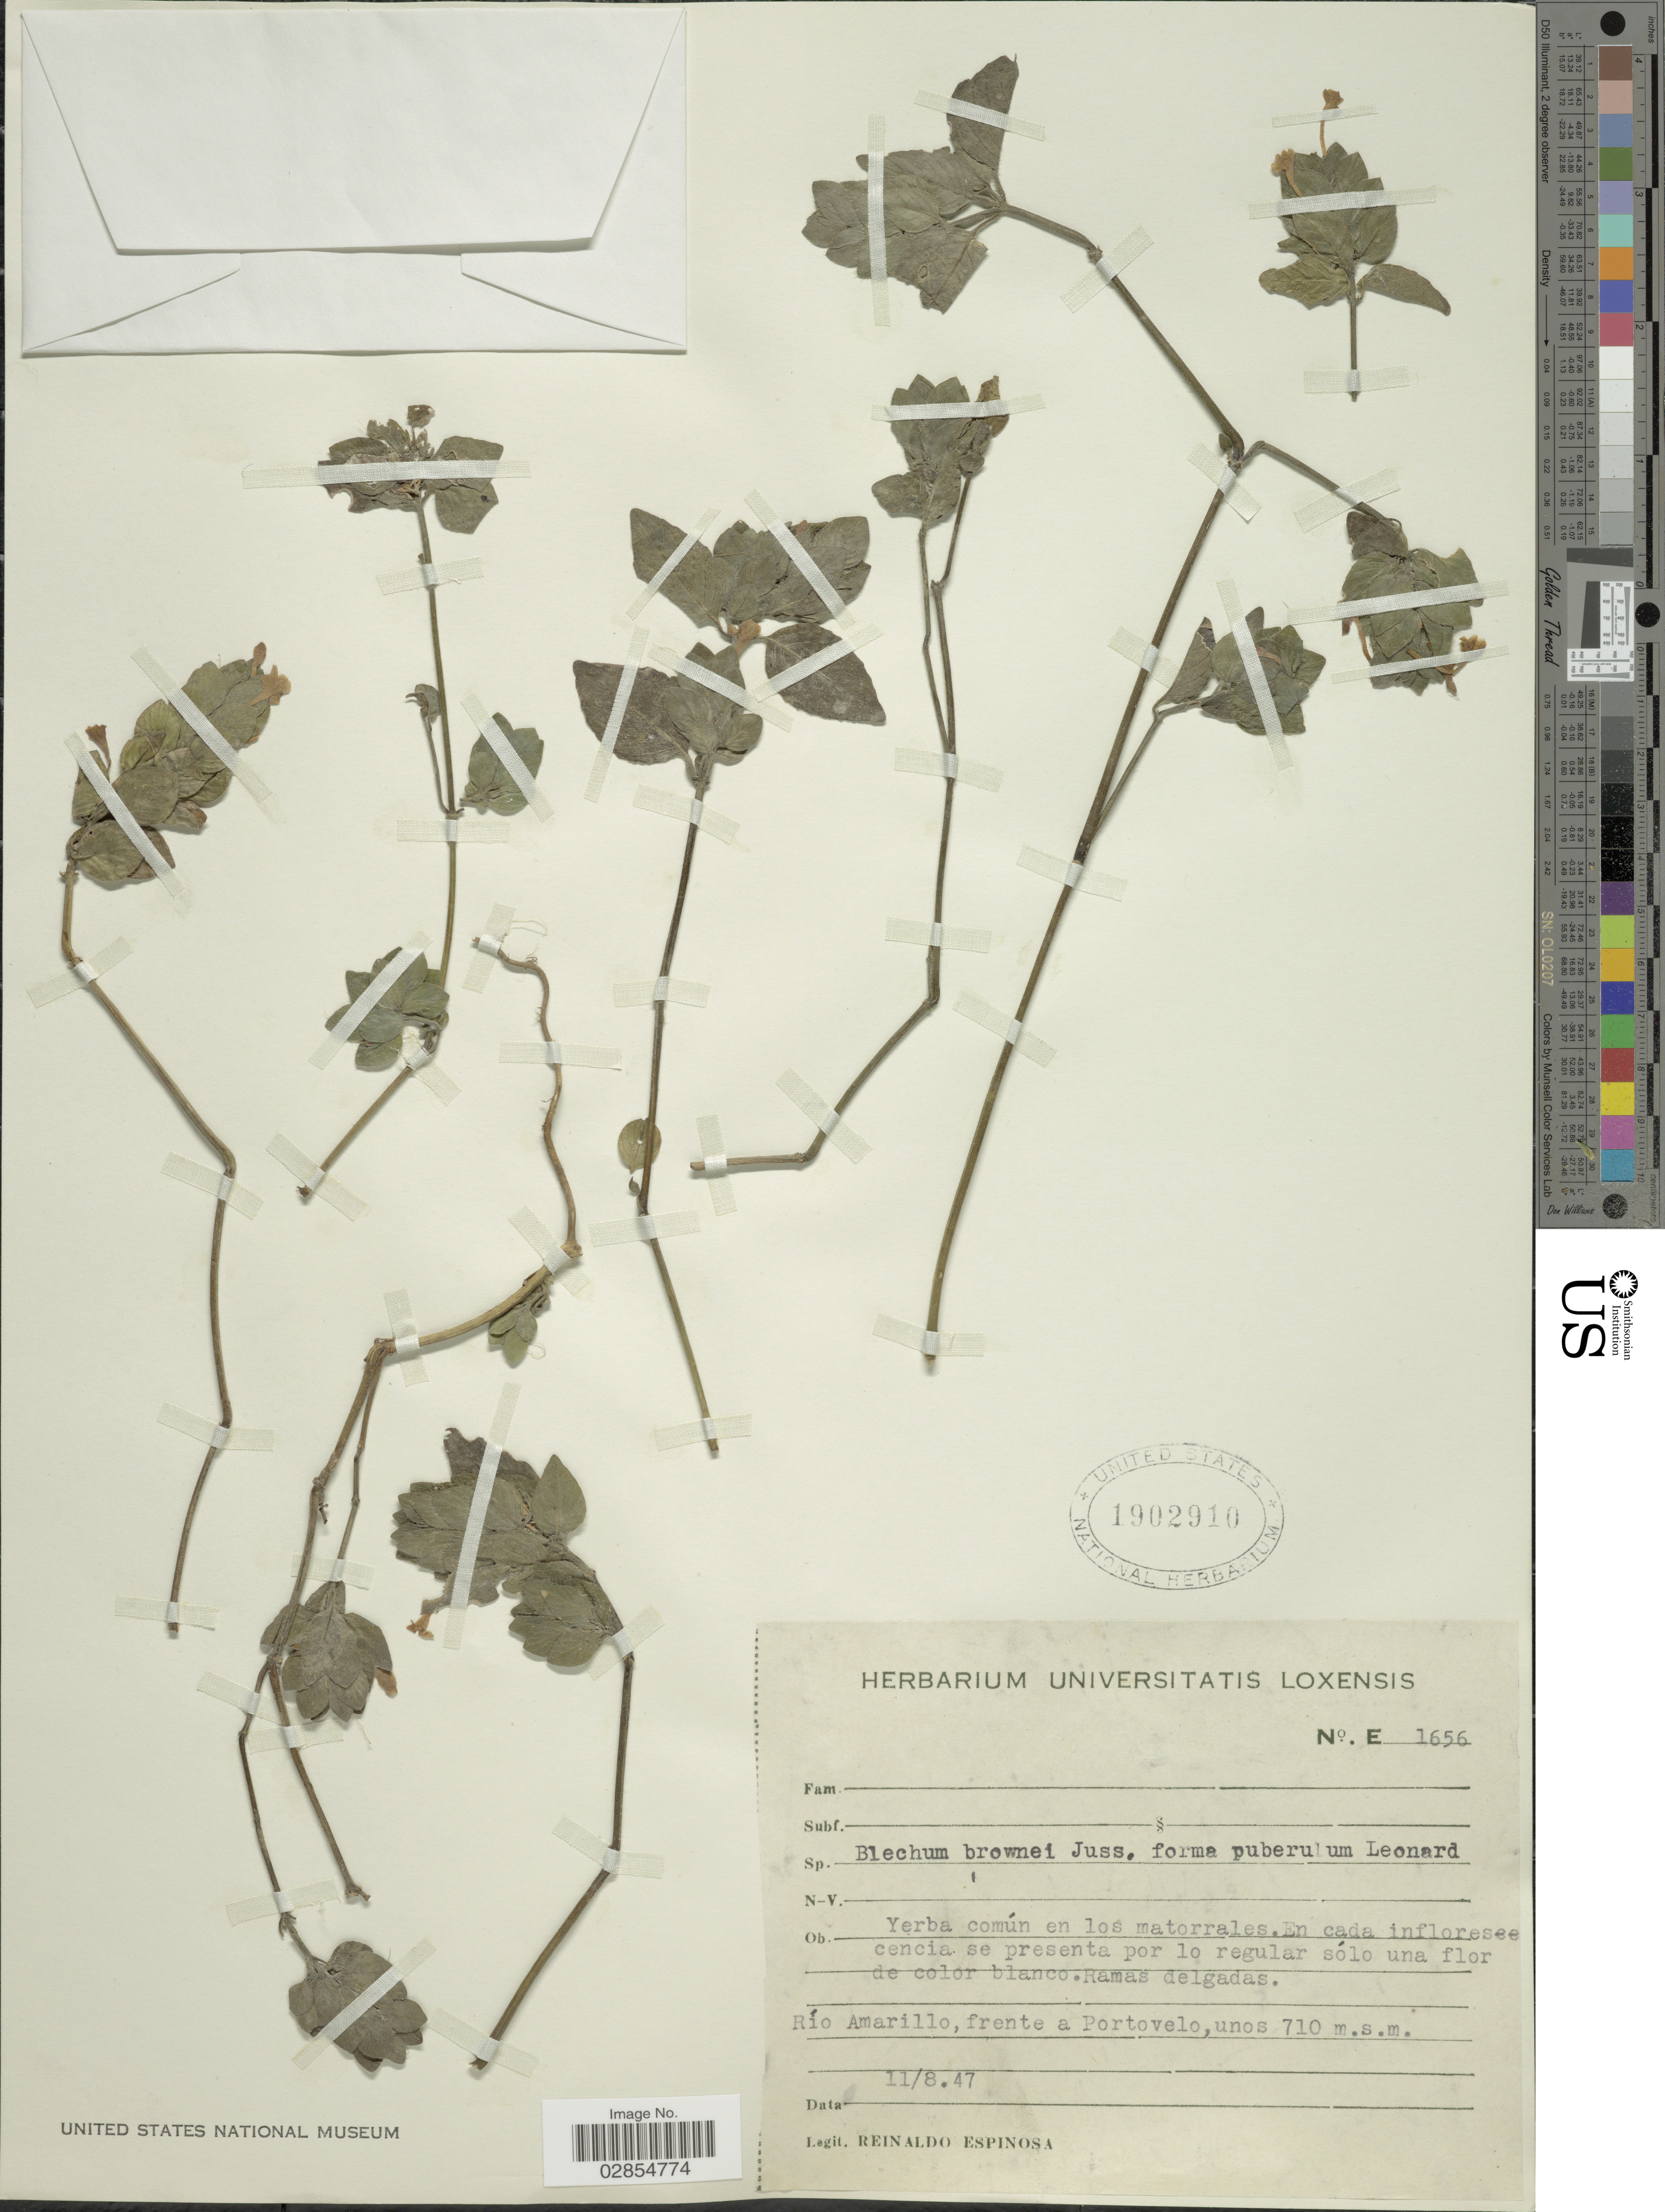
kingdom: Plantae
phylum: Tracheophyta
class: Magnoliopsida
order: Lamiales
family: Acanthaceae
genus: Blechum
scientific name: Blechum brownei f. puberulum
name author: Leonard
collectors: R. Espinosa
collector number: E1656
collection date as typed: Transcribed d/m/y: 11/8/47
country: Ecuador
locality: Río Amarillo, frente a Portovelo.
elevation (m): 710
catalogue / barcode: US 1902910